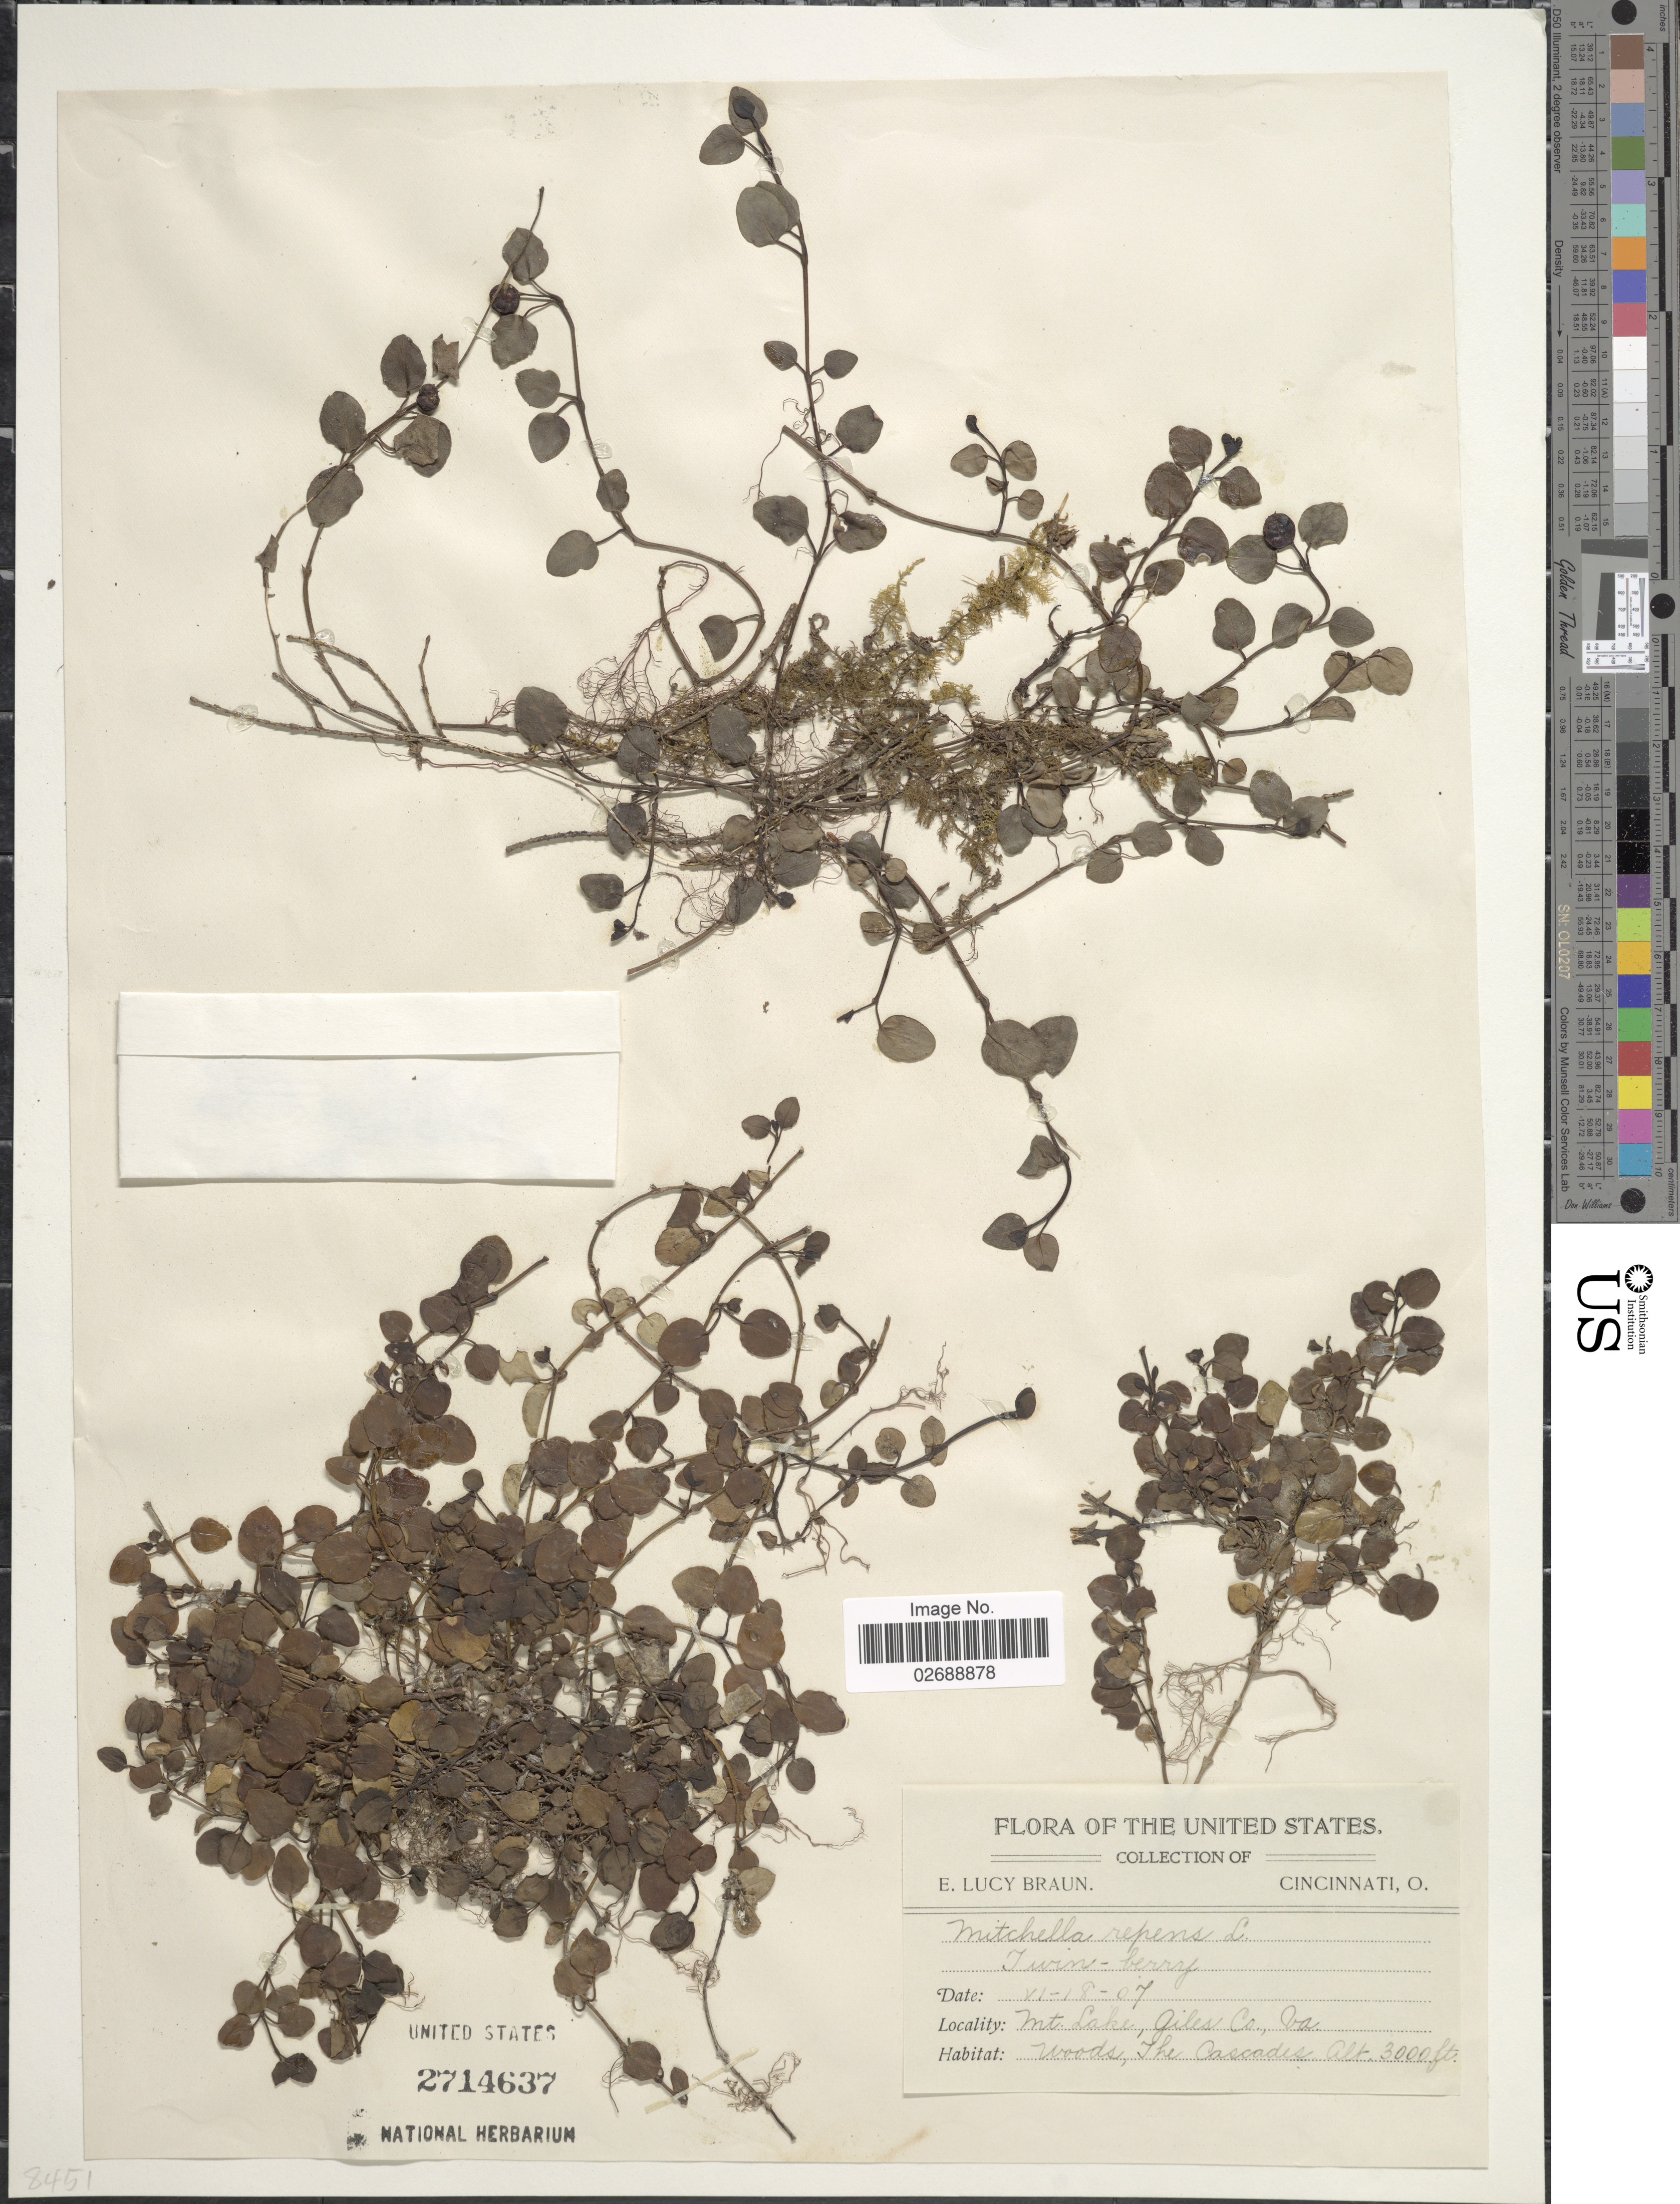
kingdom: Plantae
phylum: Tracheophyta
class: Magnoliopsida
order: Gentianales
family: Rubiaceae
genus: Mitchella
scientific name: Mitchella repens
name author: L.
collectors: E. L. Braun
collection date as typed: Transcribed d/m/y: 18/6/7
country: United States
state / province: Virginia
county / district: Giles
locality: Mt. Lake, Giles Co., The Cascades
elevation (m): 914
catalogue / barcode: US 2714637